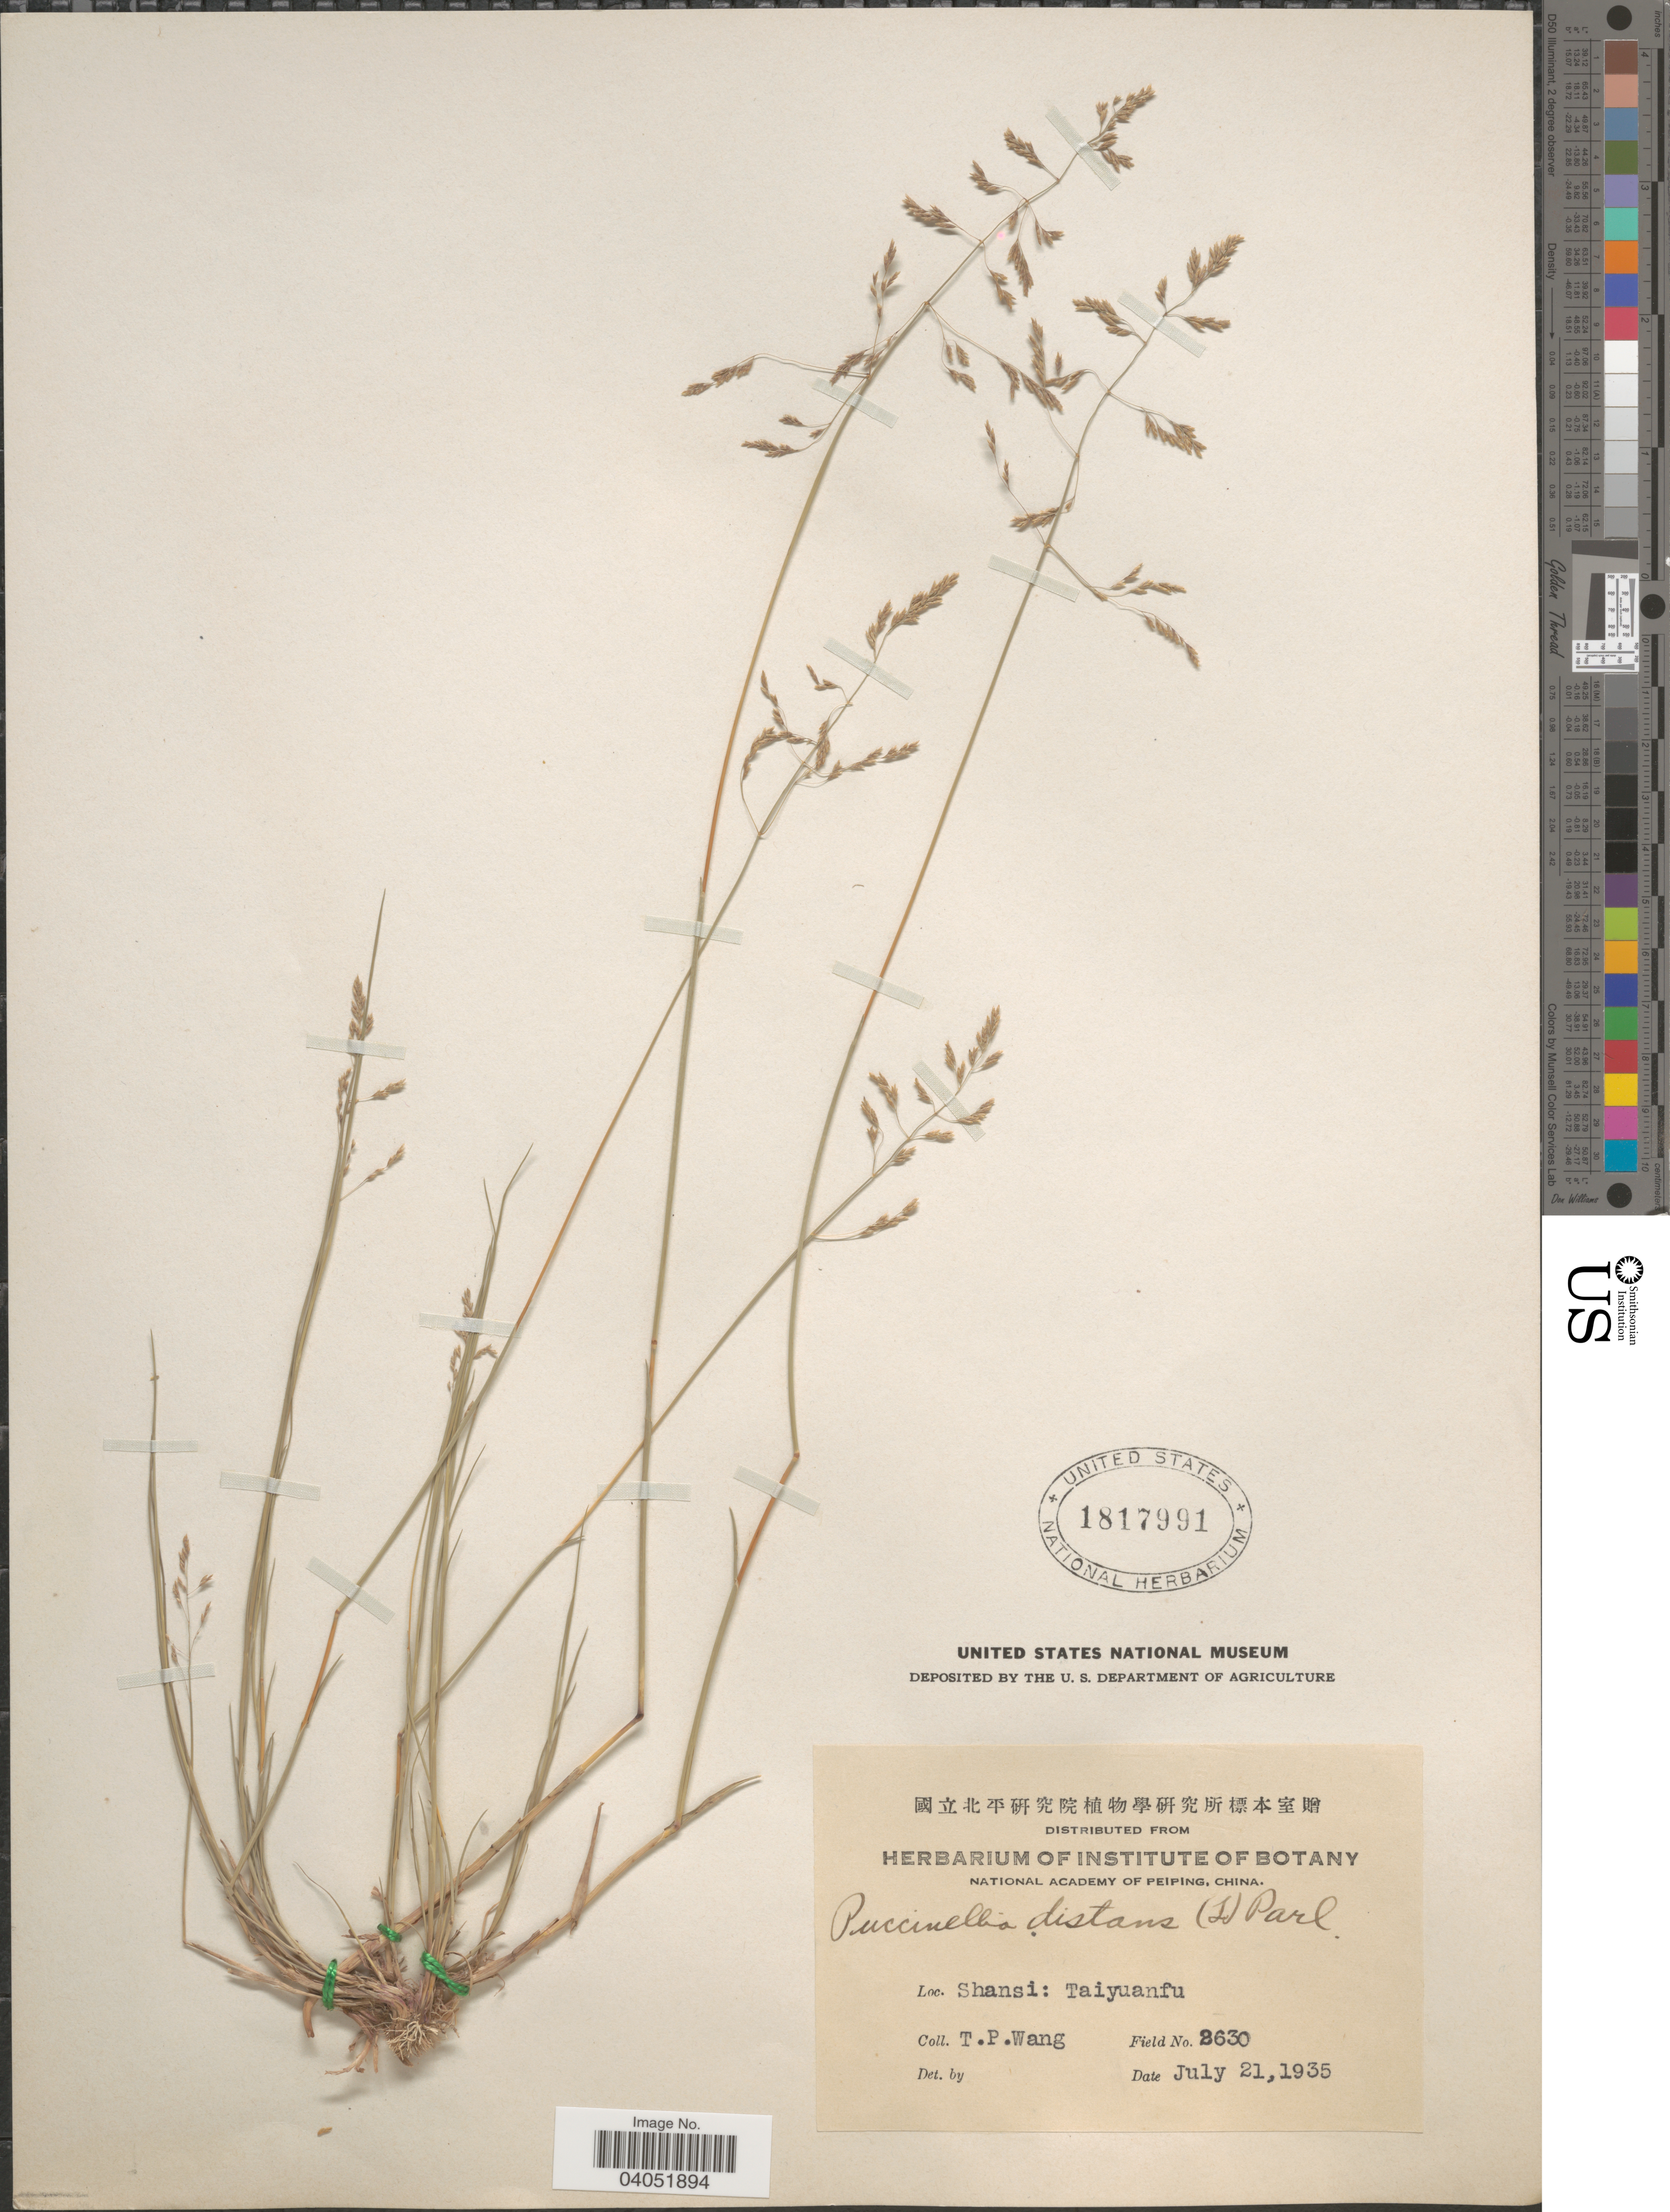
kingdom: Plantae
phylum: Tracheophyta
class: Liliopsida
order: Poales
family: Poaceae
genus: Puccinellia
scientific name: Puccinellia distans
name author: (Jacq.) Parl.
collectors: T. Wang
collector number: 2630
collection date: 1935-07-21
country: China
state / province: Shanxi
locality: Shansi: Taiyuanfu.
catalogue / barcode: US 1817991